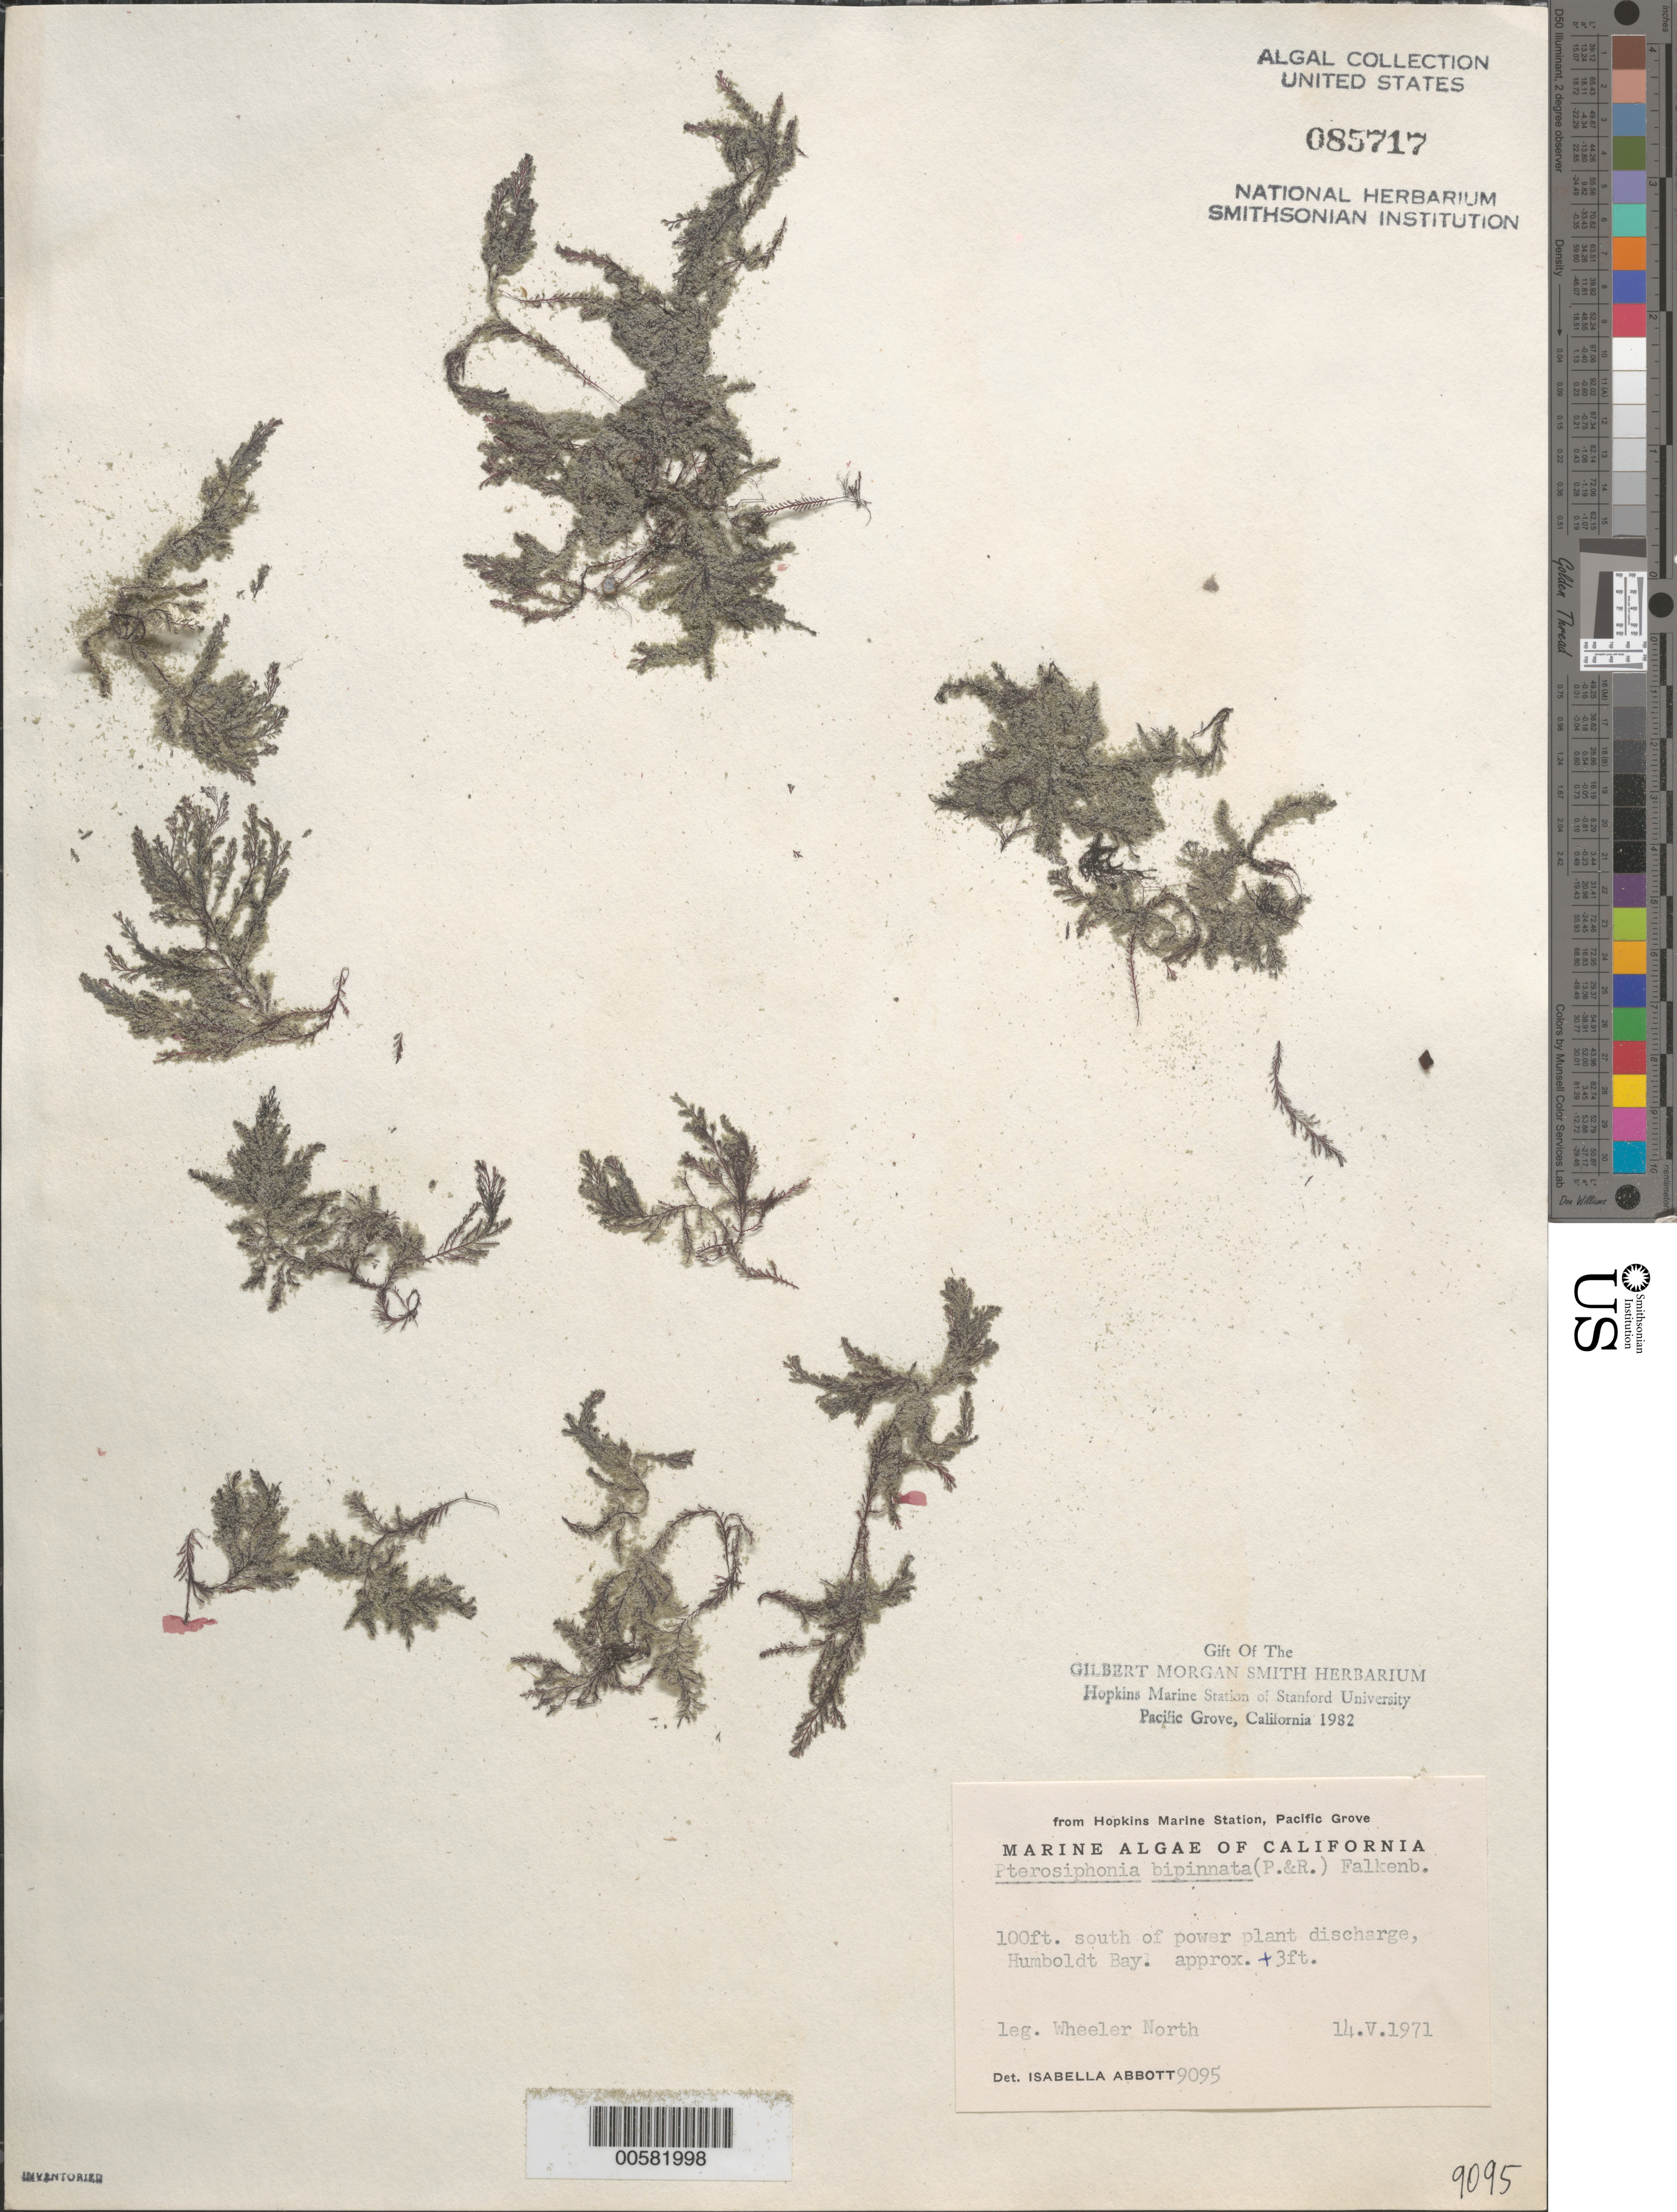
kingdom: Plantae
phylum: Rhodophyta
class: Florideophyceae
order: Ceramiales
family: Rhodomelaceae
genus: Savoiea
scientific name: Savoiea bipinnata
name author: (Postels & Rupr.) M.J. Wynne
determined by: Algae name updating Project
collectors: W. North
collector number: IAA 9095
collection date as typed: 14 May 1971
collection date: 1971-05-14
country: United States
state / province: California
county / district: Humboldt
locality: Humboldt Bay south of PG & E discharge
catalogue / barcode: US 85717